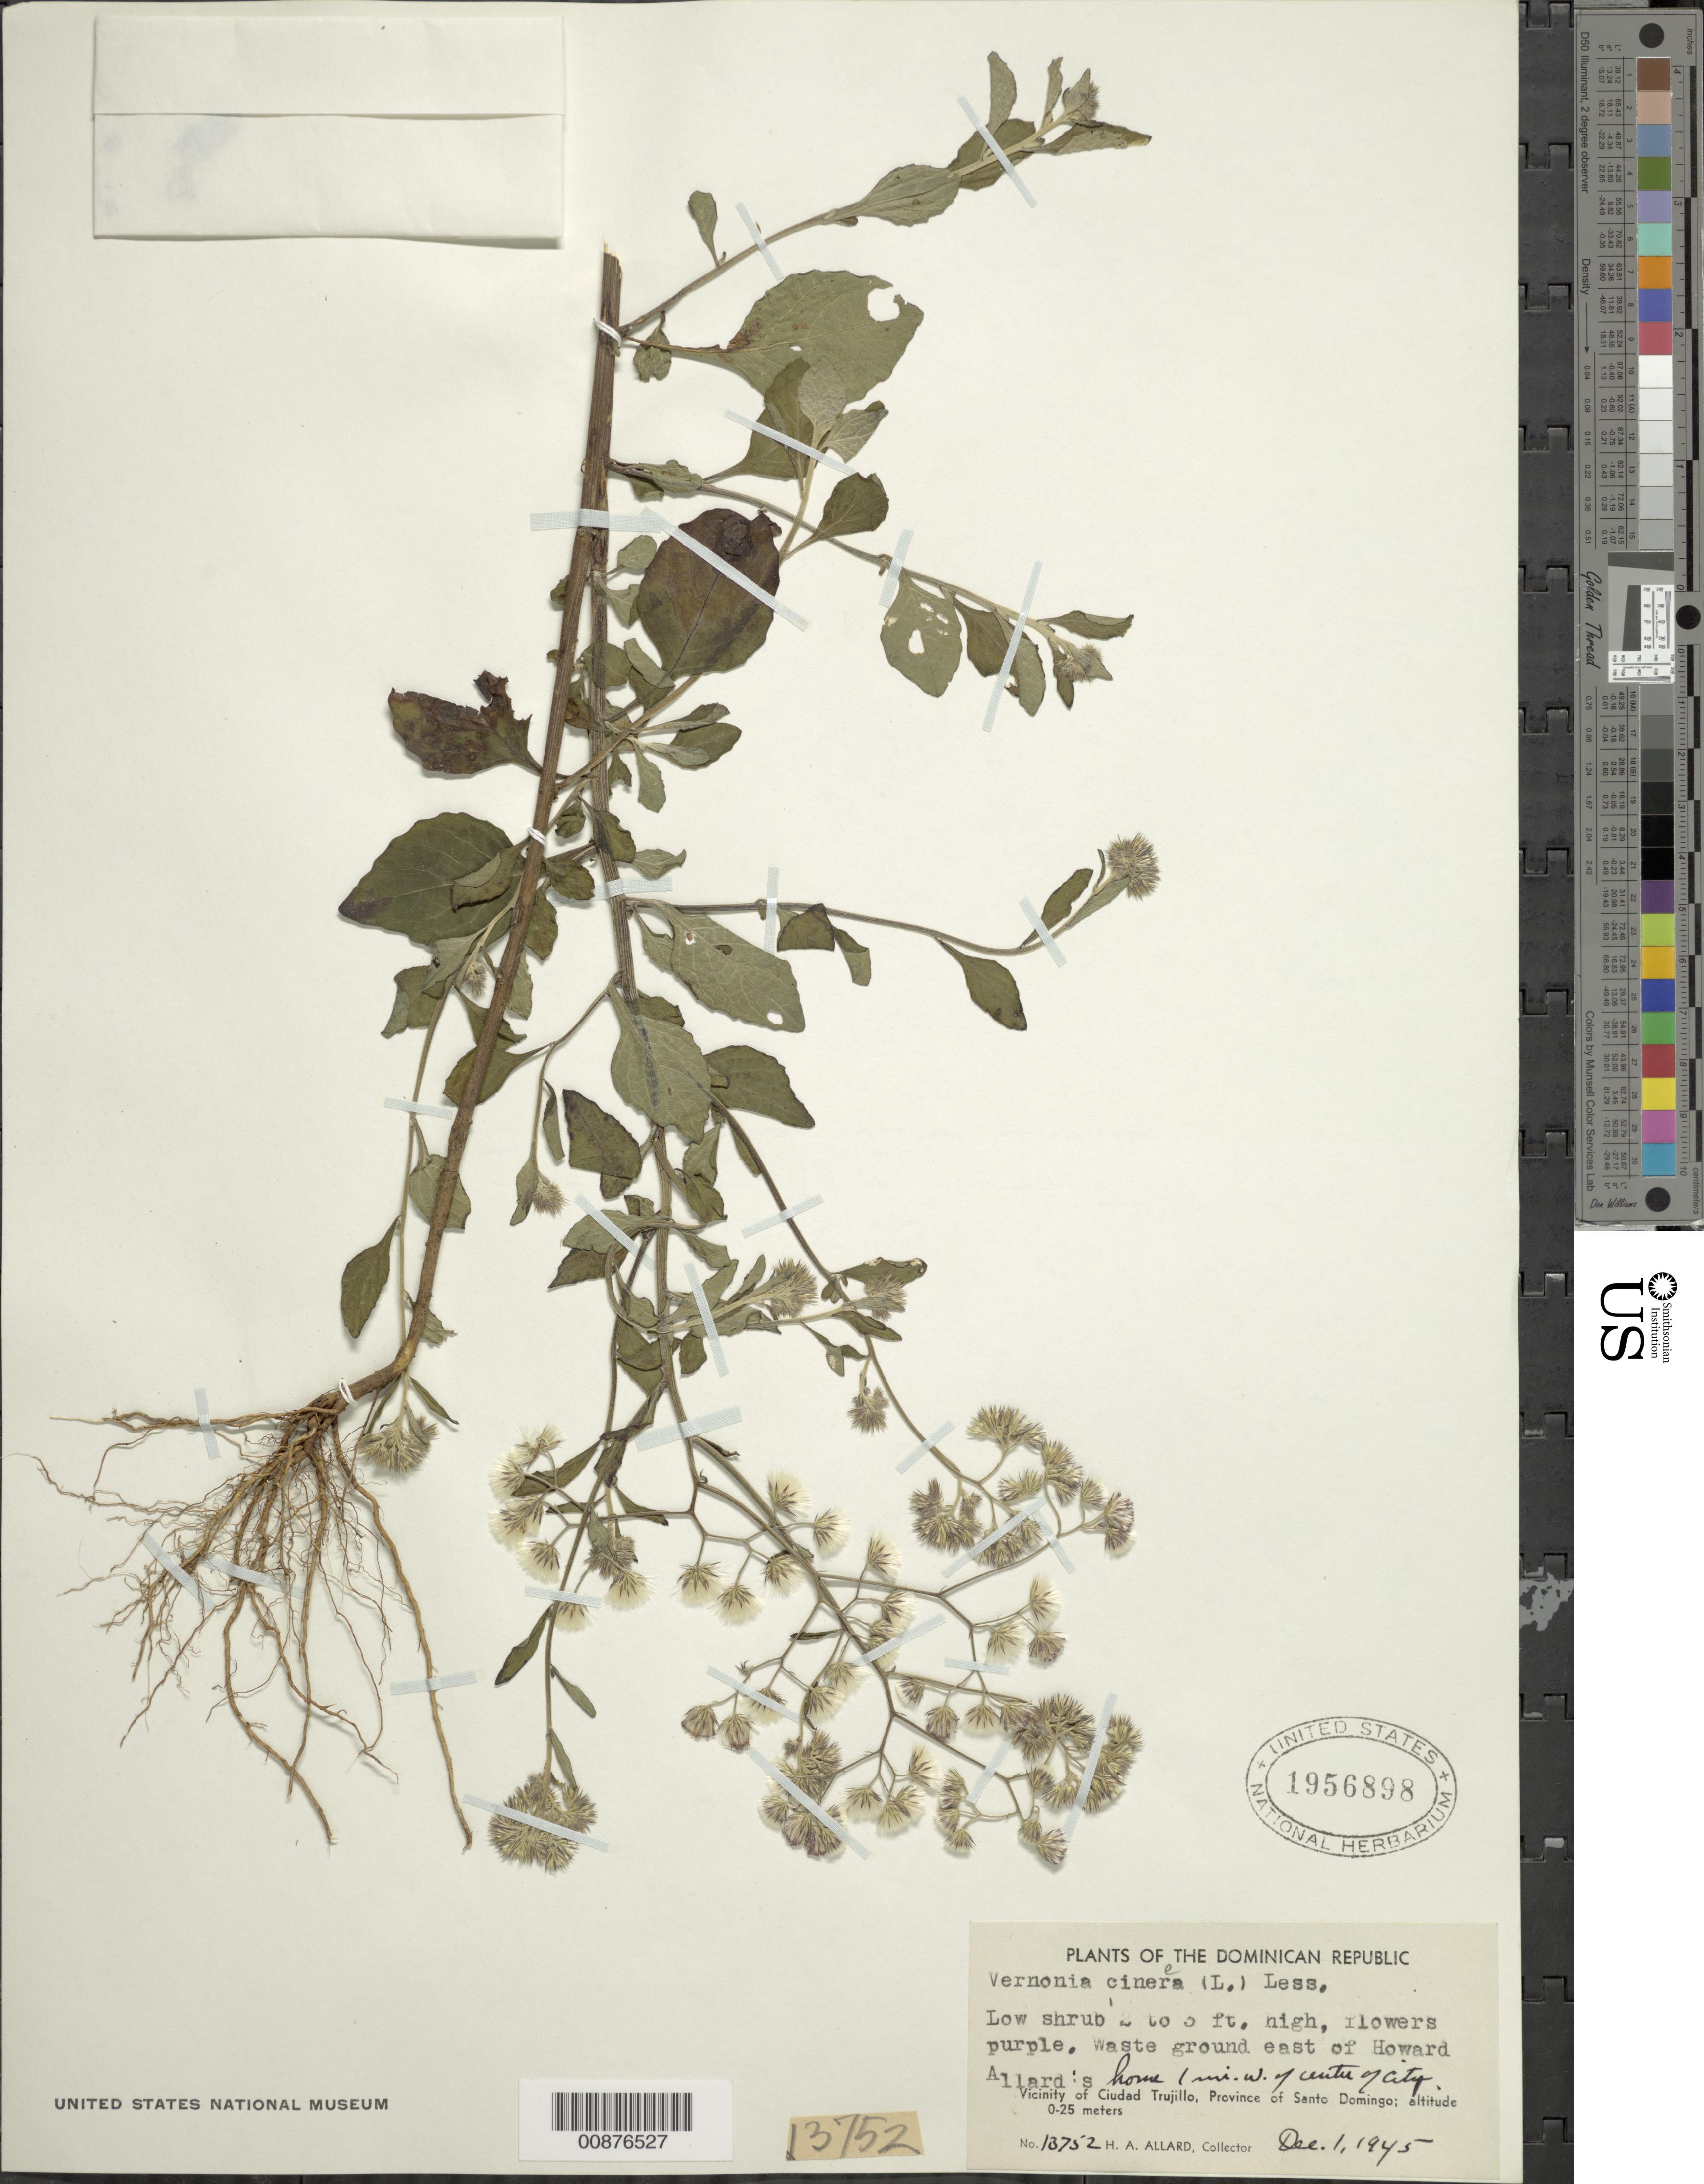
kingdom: Plantae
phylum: Tracheophyta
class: Magnoliopsida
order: Asterales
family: Asteraceae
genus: Cyanthillium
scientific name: Cyanthillium cinereum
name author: (L.) H. Rob.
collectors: H. A. Allard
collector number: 13752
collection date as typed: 01 Dec 1945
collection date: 1945-12-01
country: Dominican Republic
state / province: Distrito Nacional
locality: East of Howard Allard's house, 1 mi. W. of center of city. Vicinity of Ciudad Trujillo.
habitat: Waste ground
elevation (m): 0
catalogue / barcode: US 1956898